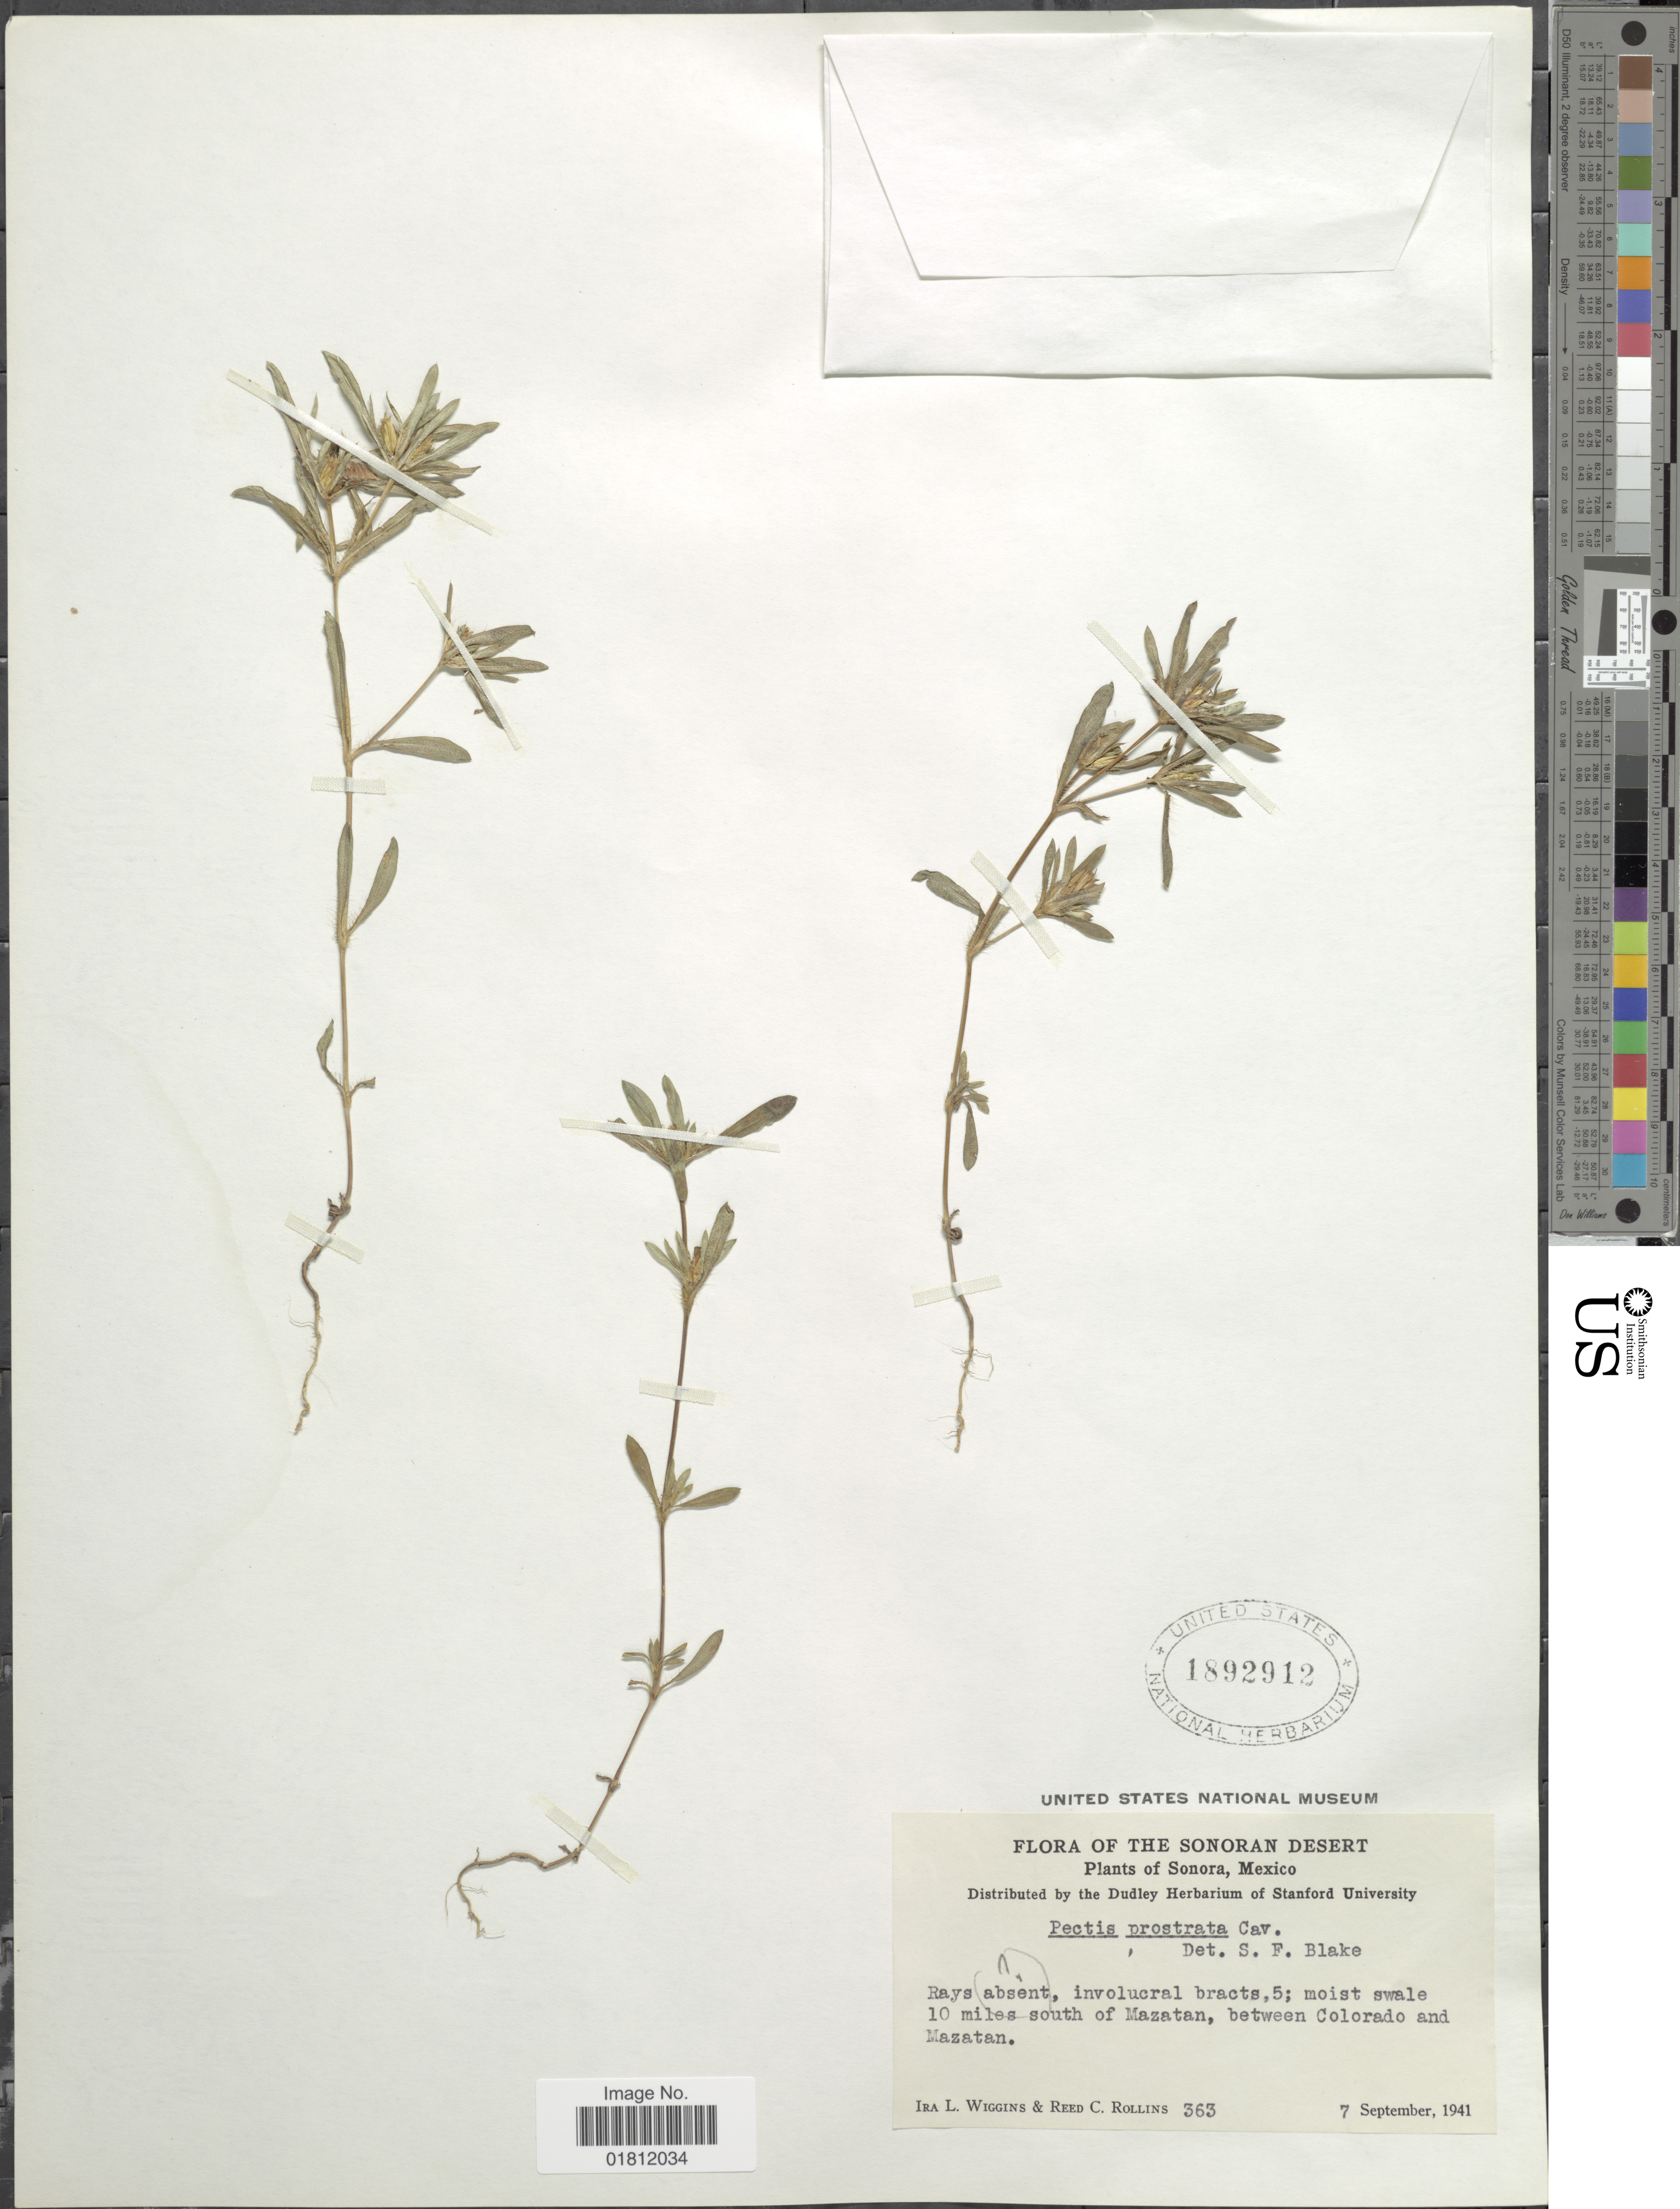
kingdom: Plantae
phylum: Tracheophyta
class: Magnoliopsida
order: Asterales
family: Asteraceae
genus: Pectis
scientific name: Pectis prostrata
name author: Cav.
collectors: I. L. Wiggins & R. C. Rollins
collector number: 363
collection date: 1941-09-07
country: Mexico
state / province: Sonora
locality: Sonora, Mexico. 10 miles south of Mazatan, between Colorado and Mazatan, Sonoran Desert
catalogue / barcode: US 1892912